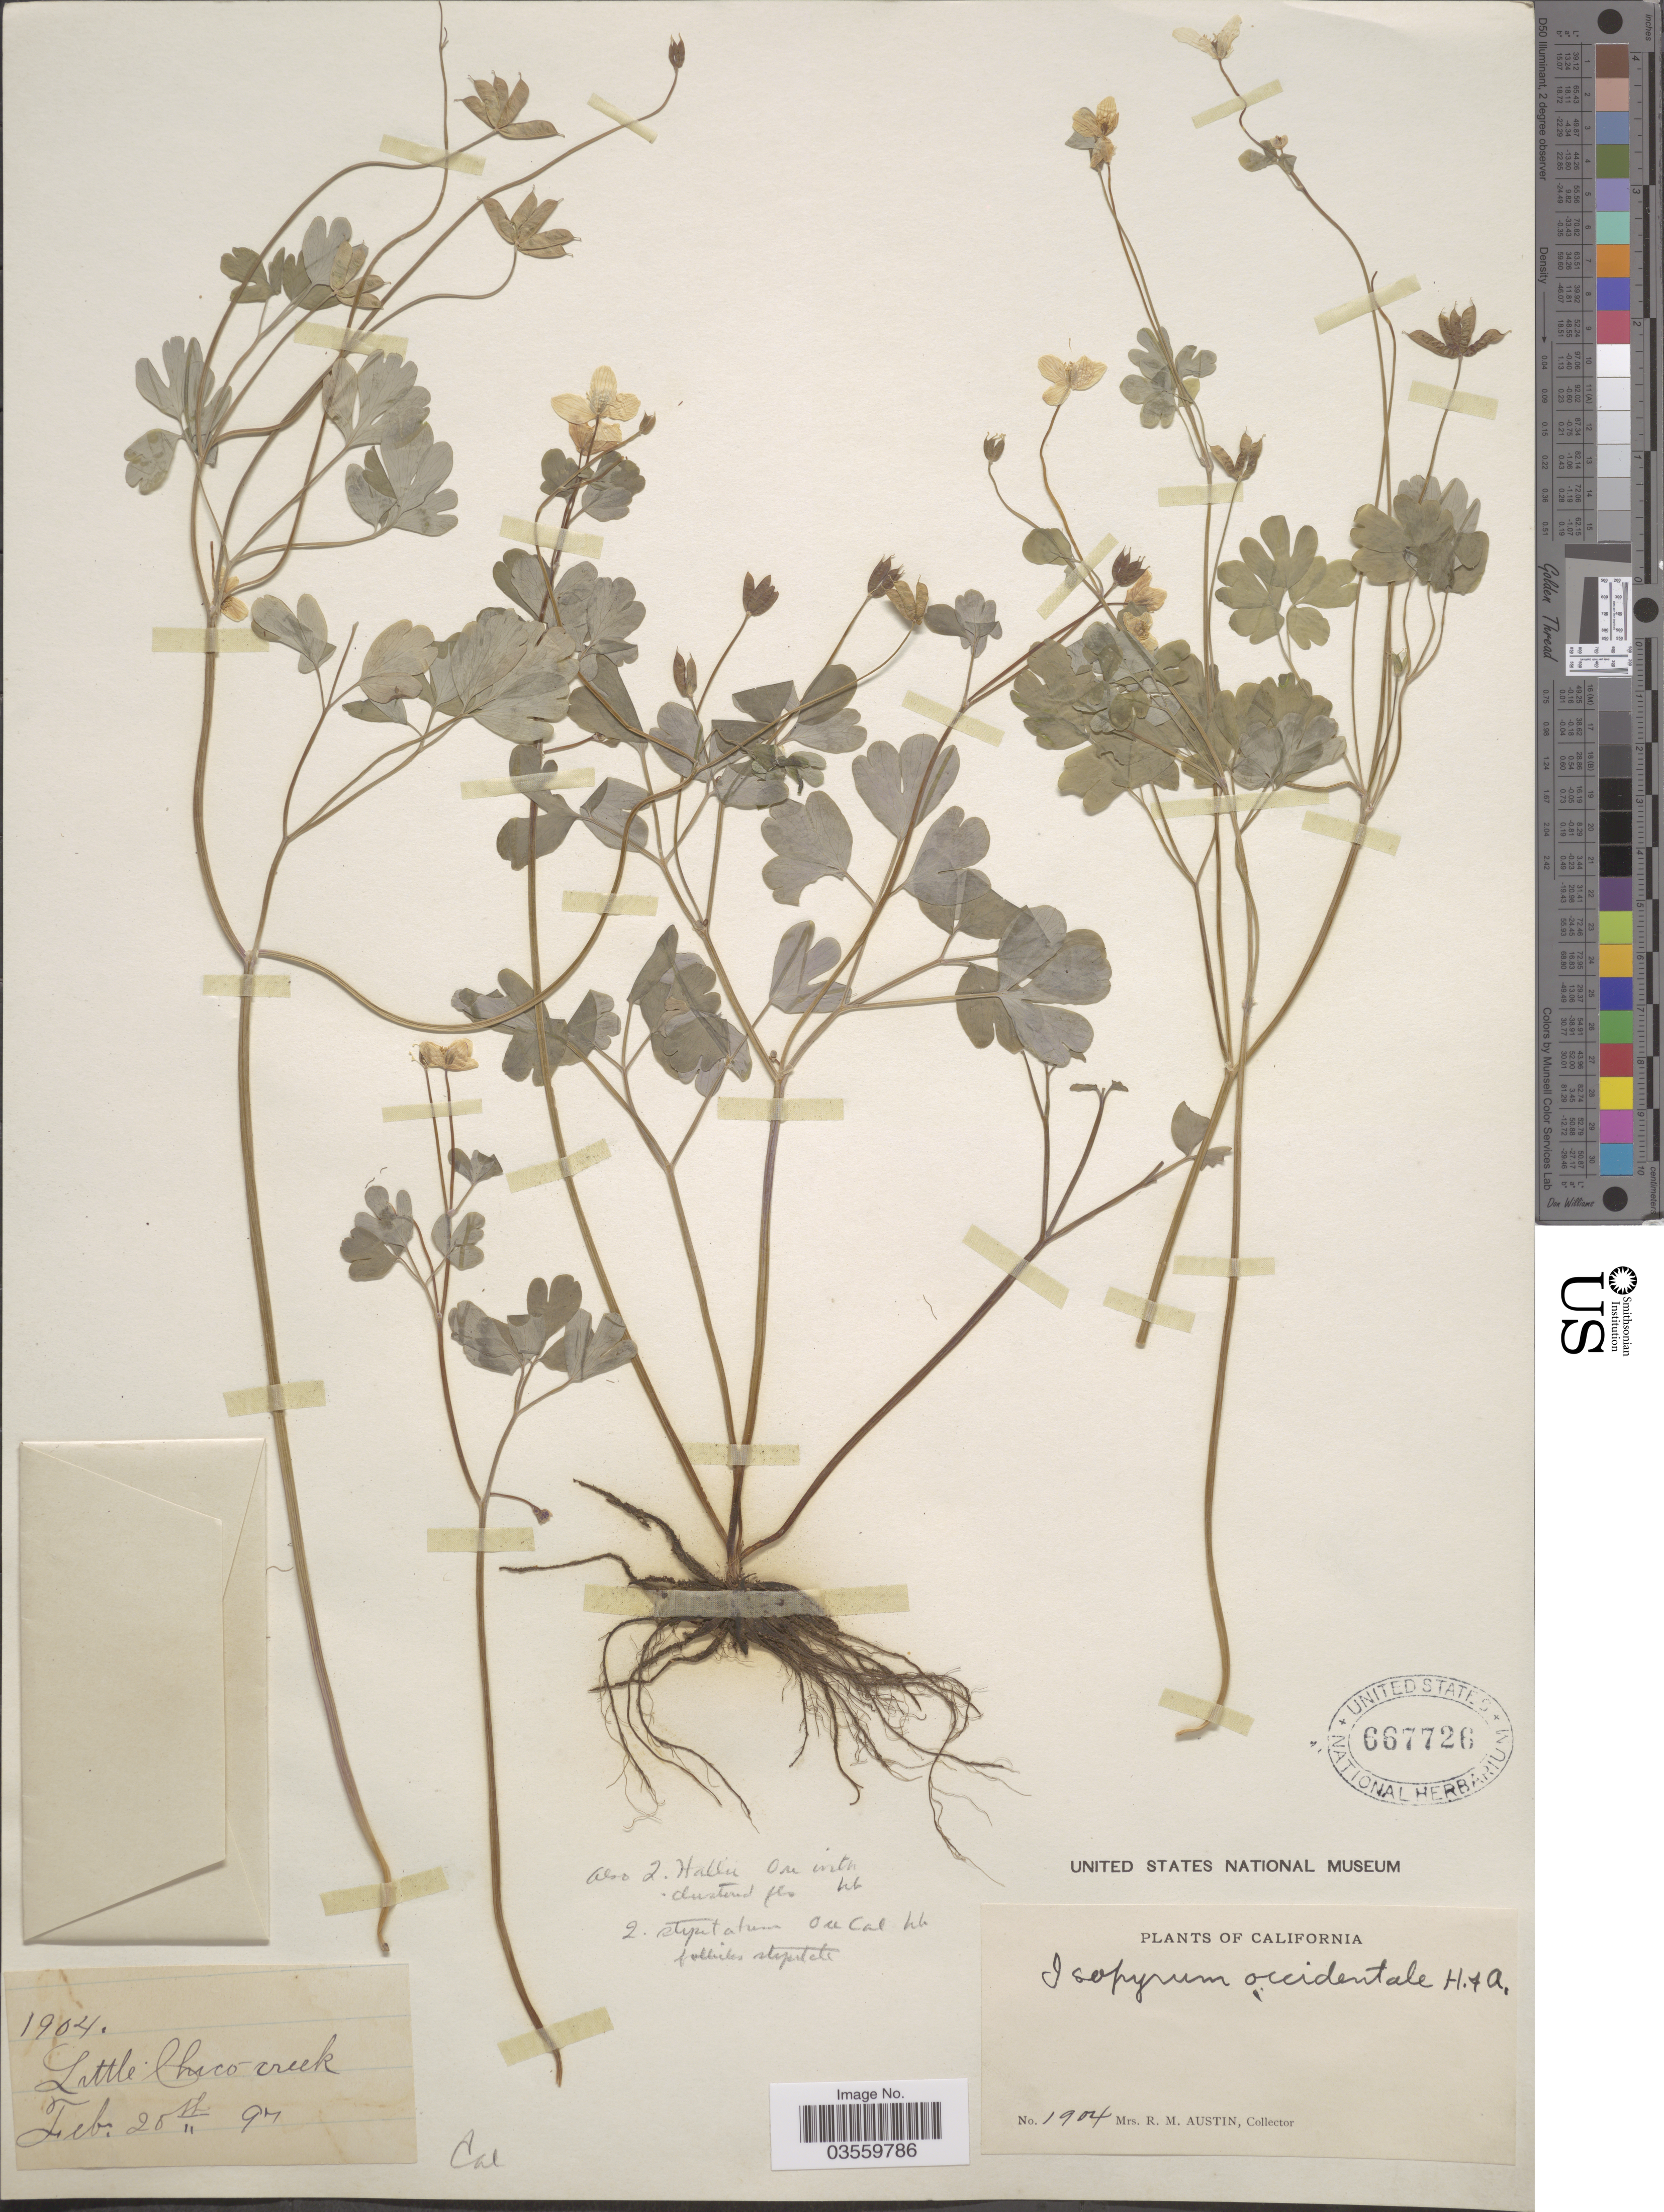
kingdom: Plantae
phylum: Tracheophyta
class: Magnoliopsida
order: Ranunculales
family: Ranunculaceae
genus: Enemion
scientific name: Enemion occidentale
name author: (Hook. & Arn.) J.R. Drumm. & Hutch.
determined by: Strong, Mark T., (BOT), Smithsonian Institution - National Museum of Natural History (UNITED STATES)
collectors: R. Austin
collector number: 1904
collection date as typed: Transcribed d/m/y: 25/2/97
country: United States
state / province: California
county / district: Butte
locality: Little Chico creek.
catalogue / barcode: US 667726